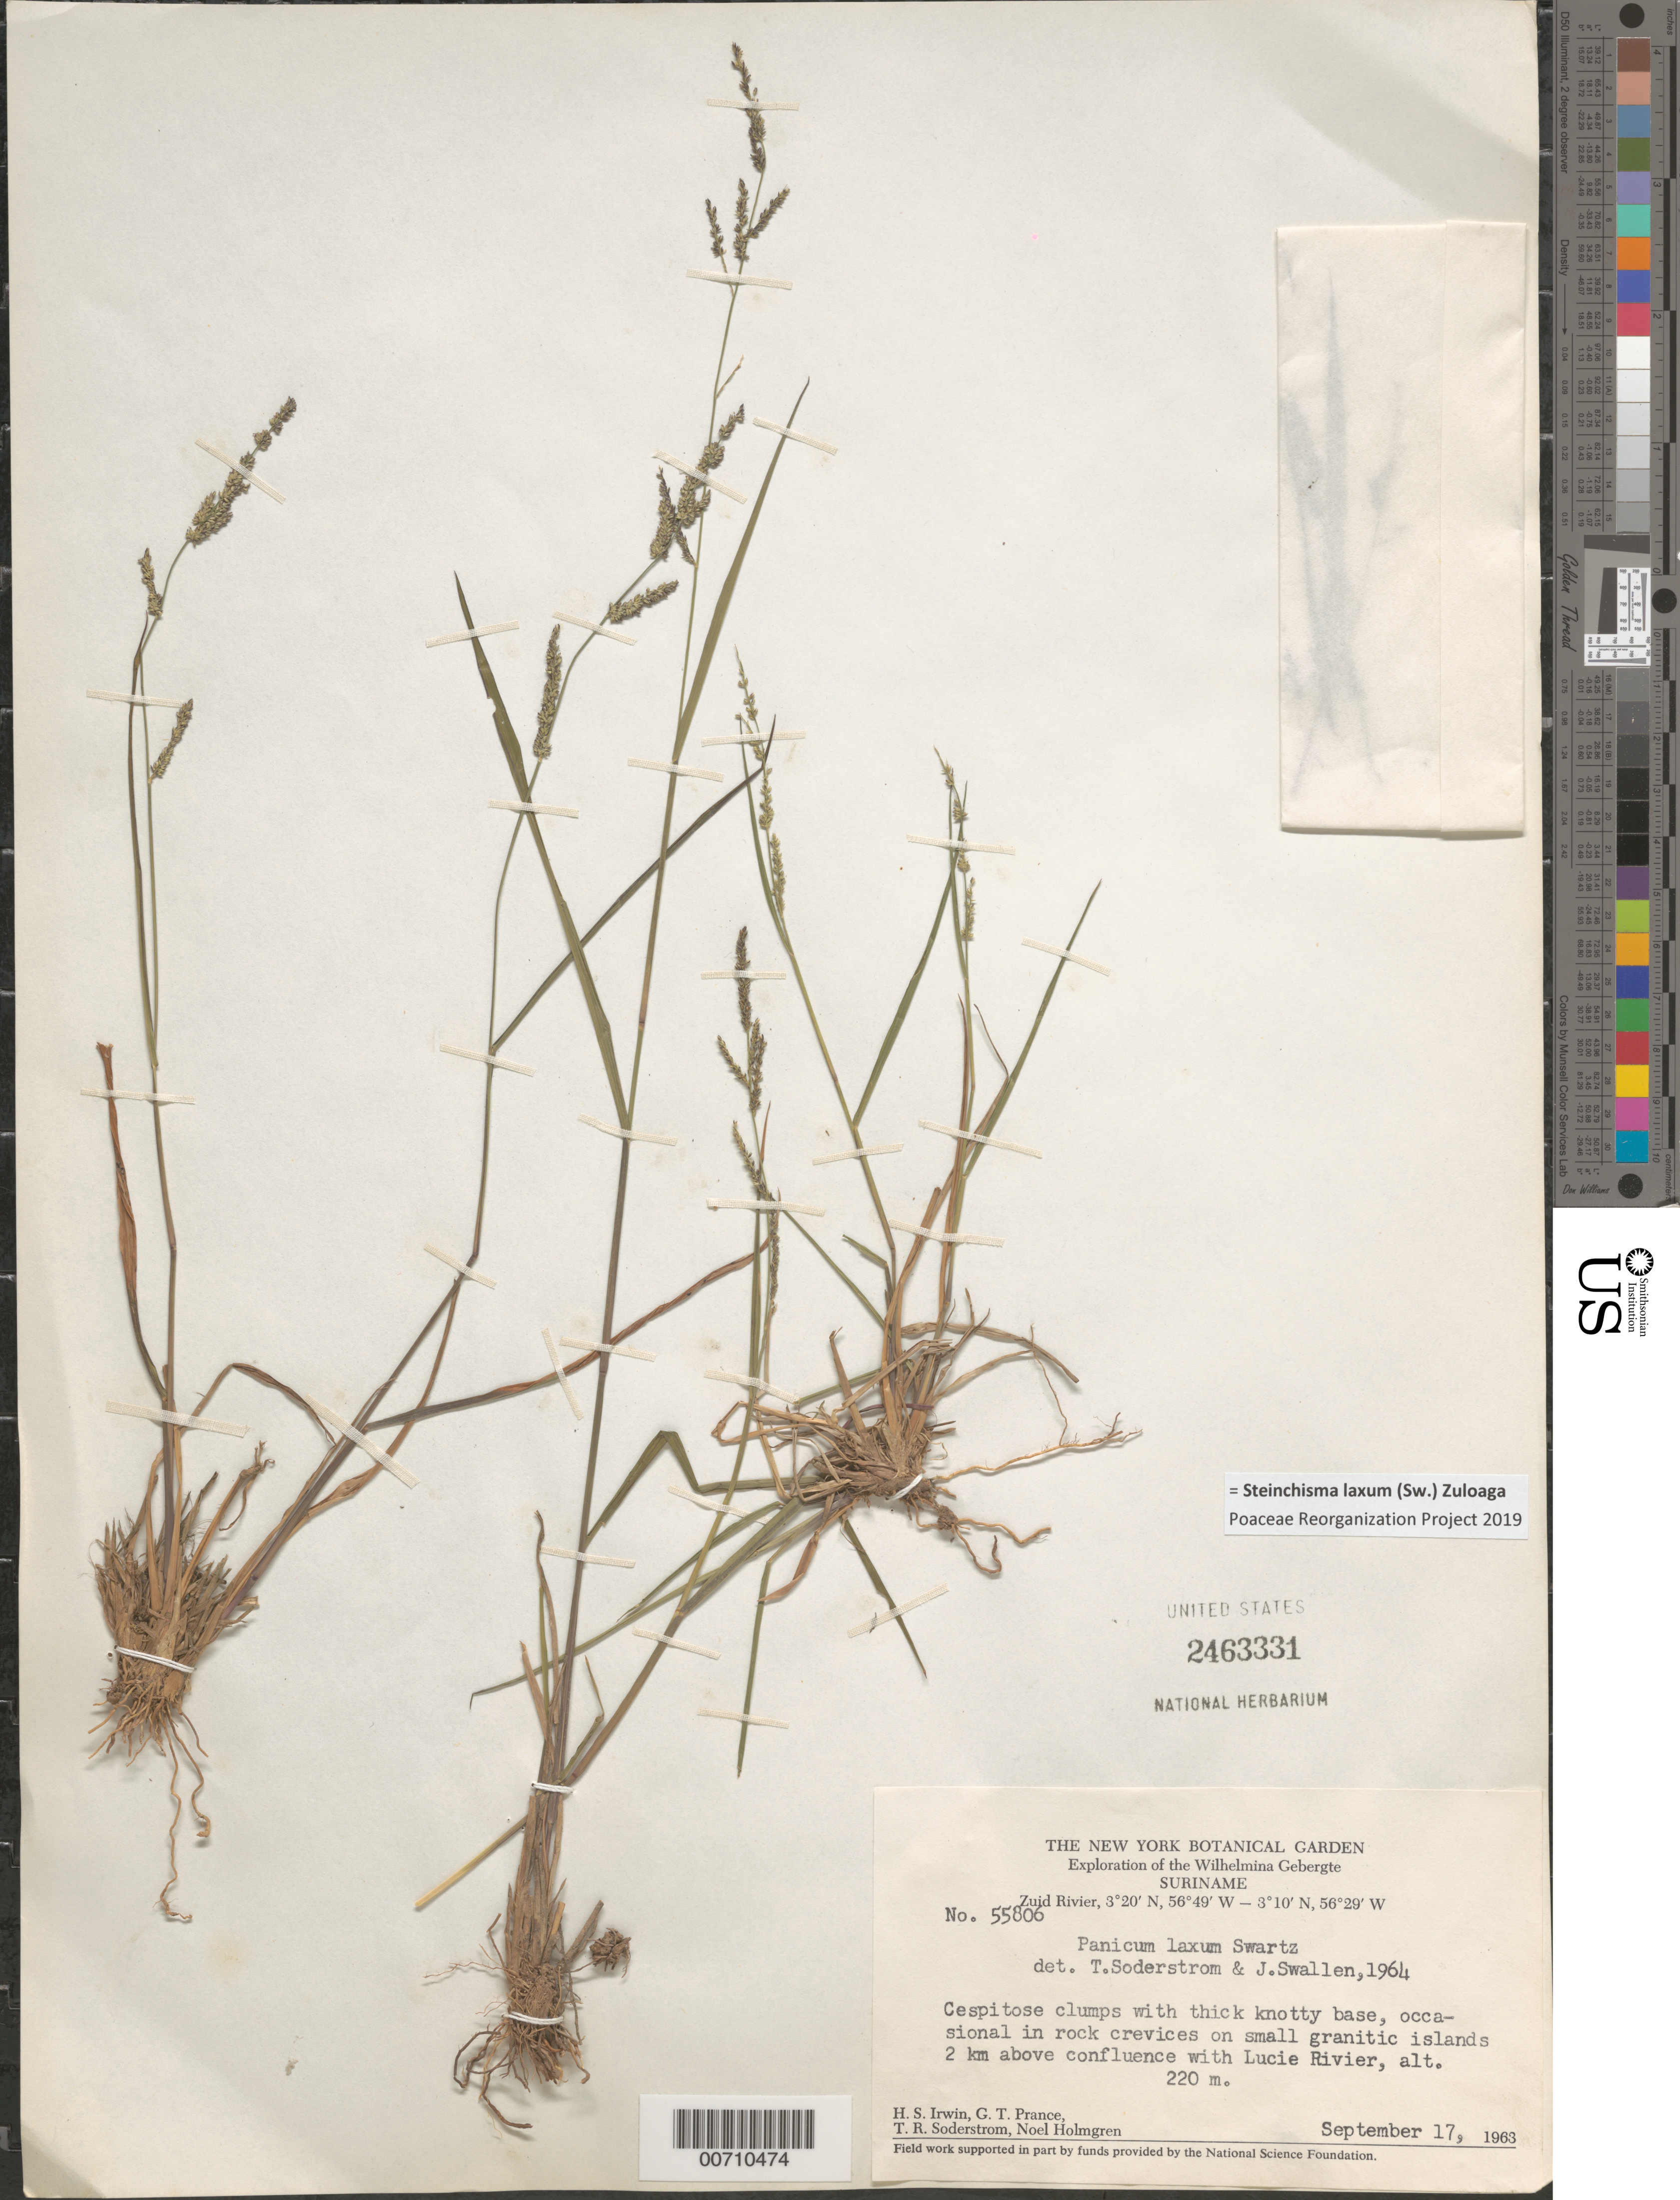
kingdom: Plantae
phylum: Tracheophyta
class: Liliopsida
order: Poales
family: Poaceae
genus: Panicum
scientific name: Panicum laxum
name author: Sw.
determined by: Swallen, J. R.; Soderstrom, T. R.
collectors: H. Irwin, G. T. Prance, T. R. Soderstrom & N. H. Holmgren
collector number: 55806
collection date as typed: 17-Sep-63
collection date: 1963-09-17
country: Suriname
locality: Zuid River, 2 km above confluence with Lucie R., Wilhelmina Gebergte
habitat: Rock crevices on small granitic islands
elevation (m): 220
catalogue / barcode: US 2463331